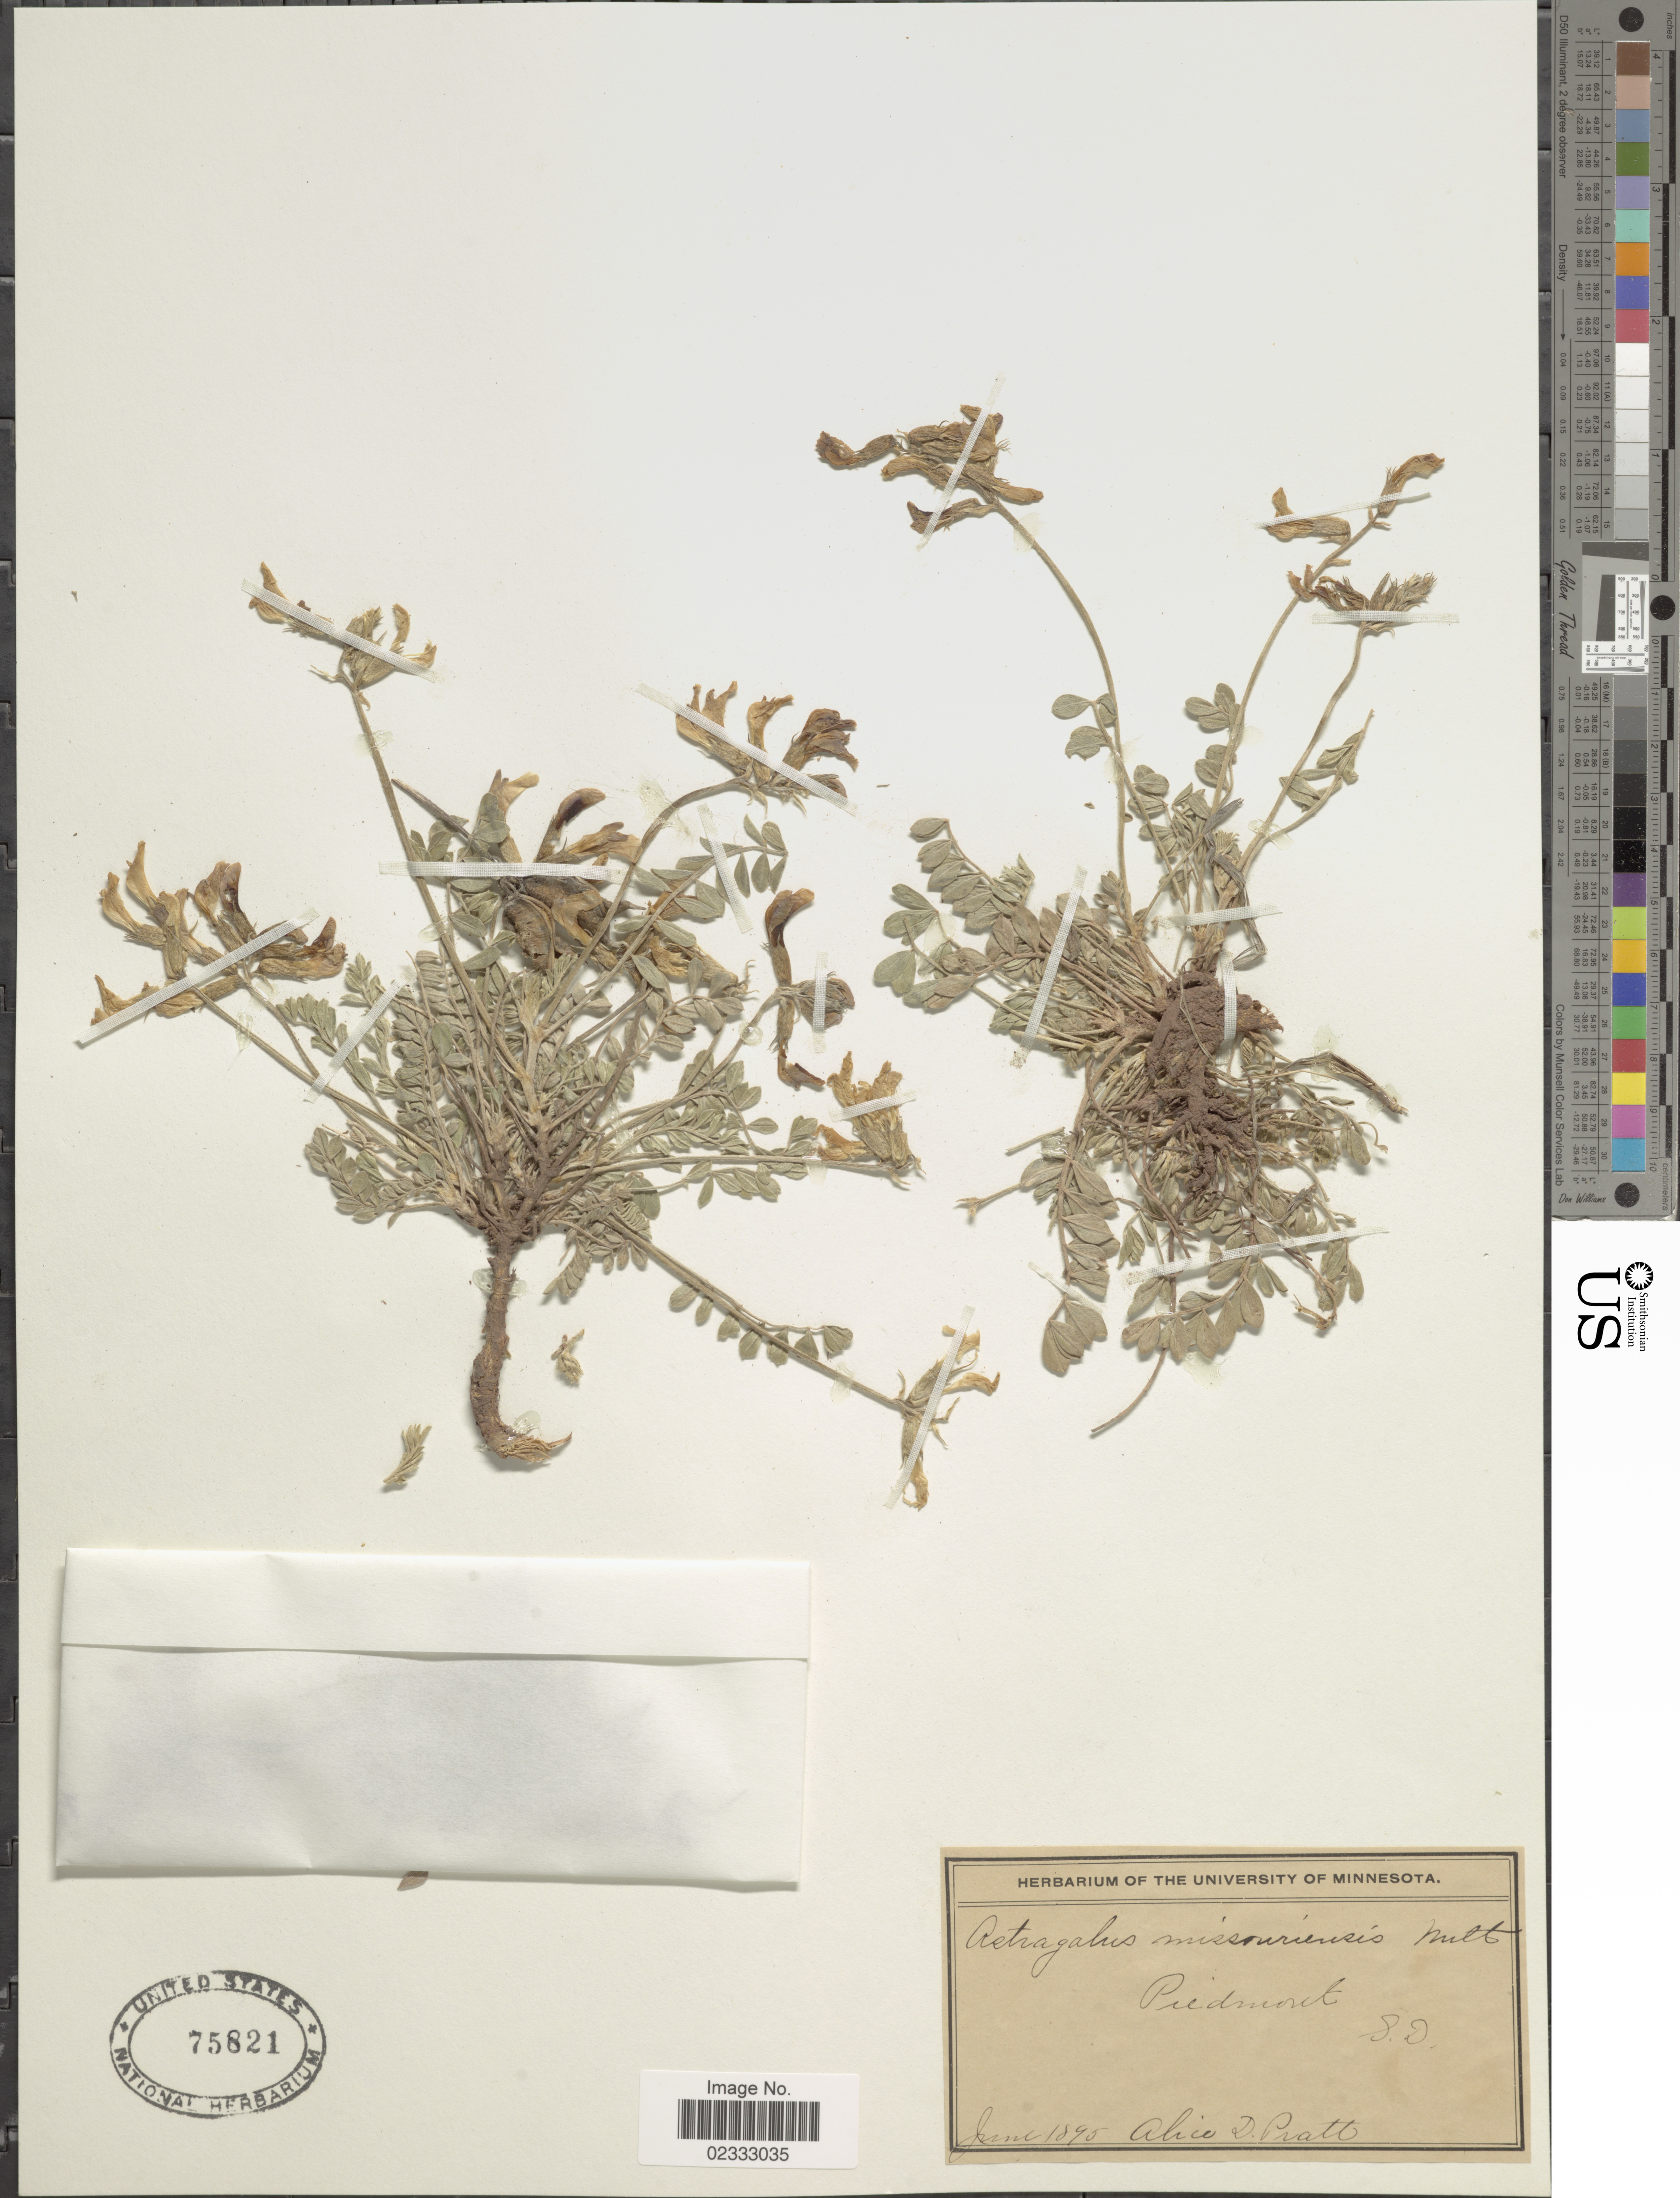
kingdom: Plantae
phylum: Tracheophyta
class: Magnoliopsida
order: Fabales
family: Fabaceae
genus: Astragalus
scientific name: Astragalus missouriensis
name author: Nutt.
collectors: A. Pratt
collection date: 1895-06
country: United States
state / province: South Dakota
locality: Piedmont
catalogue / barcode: US 75821